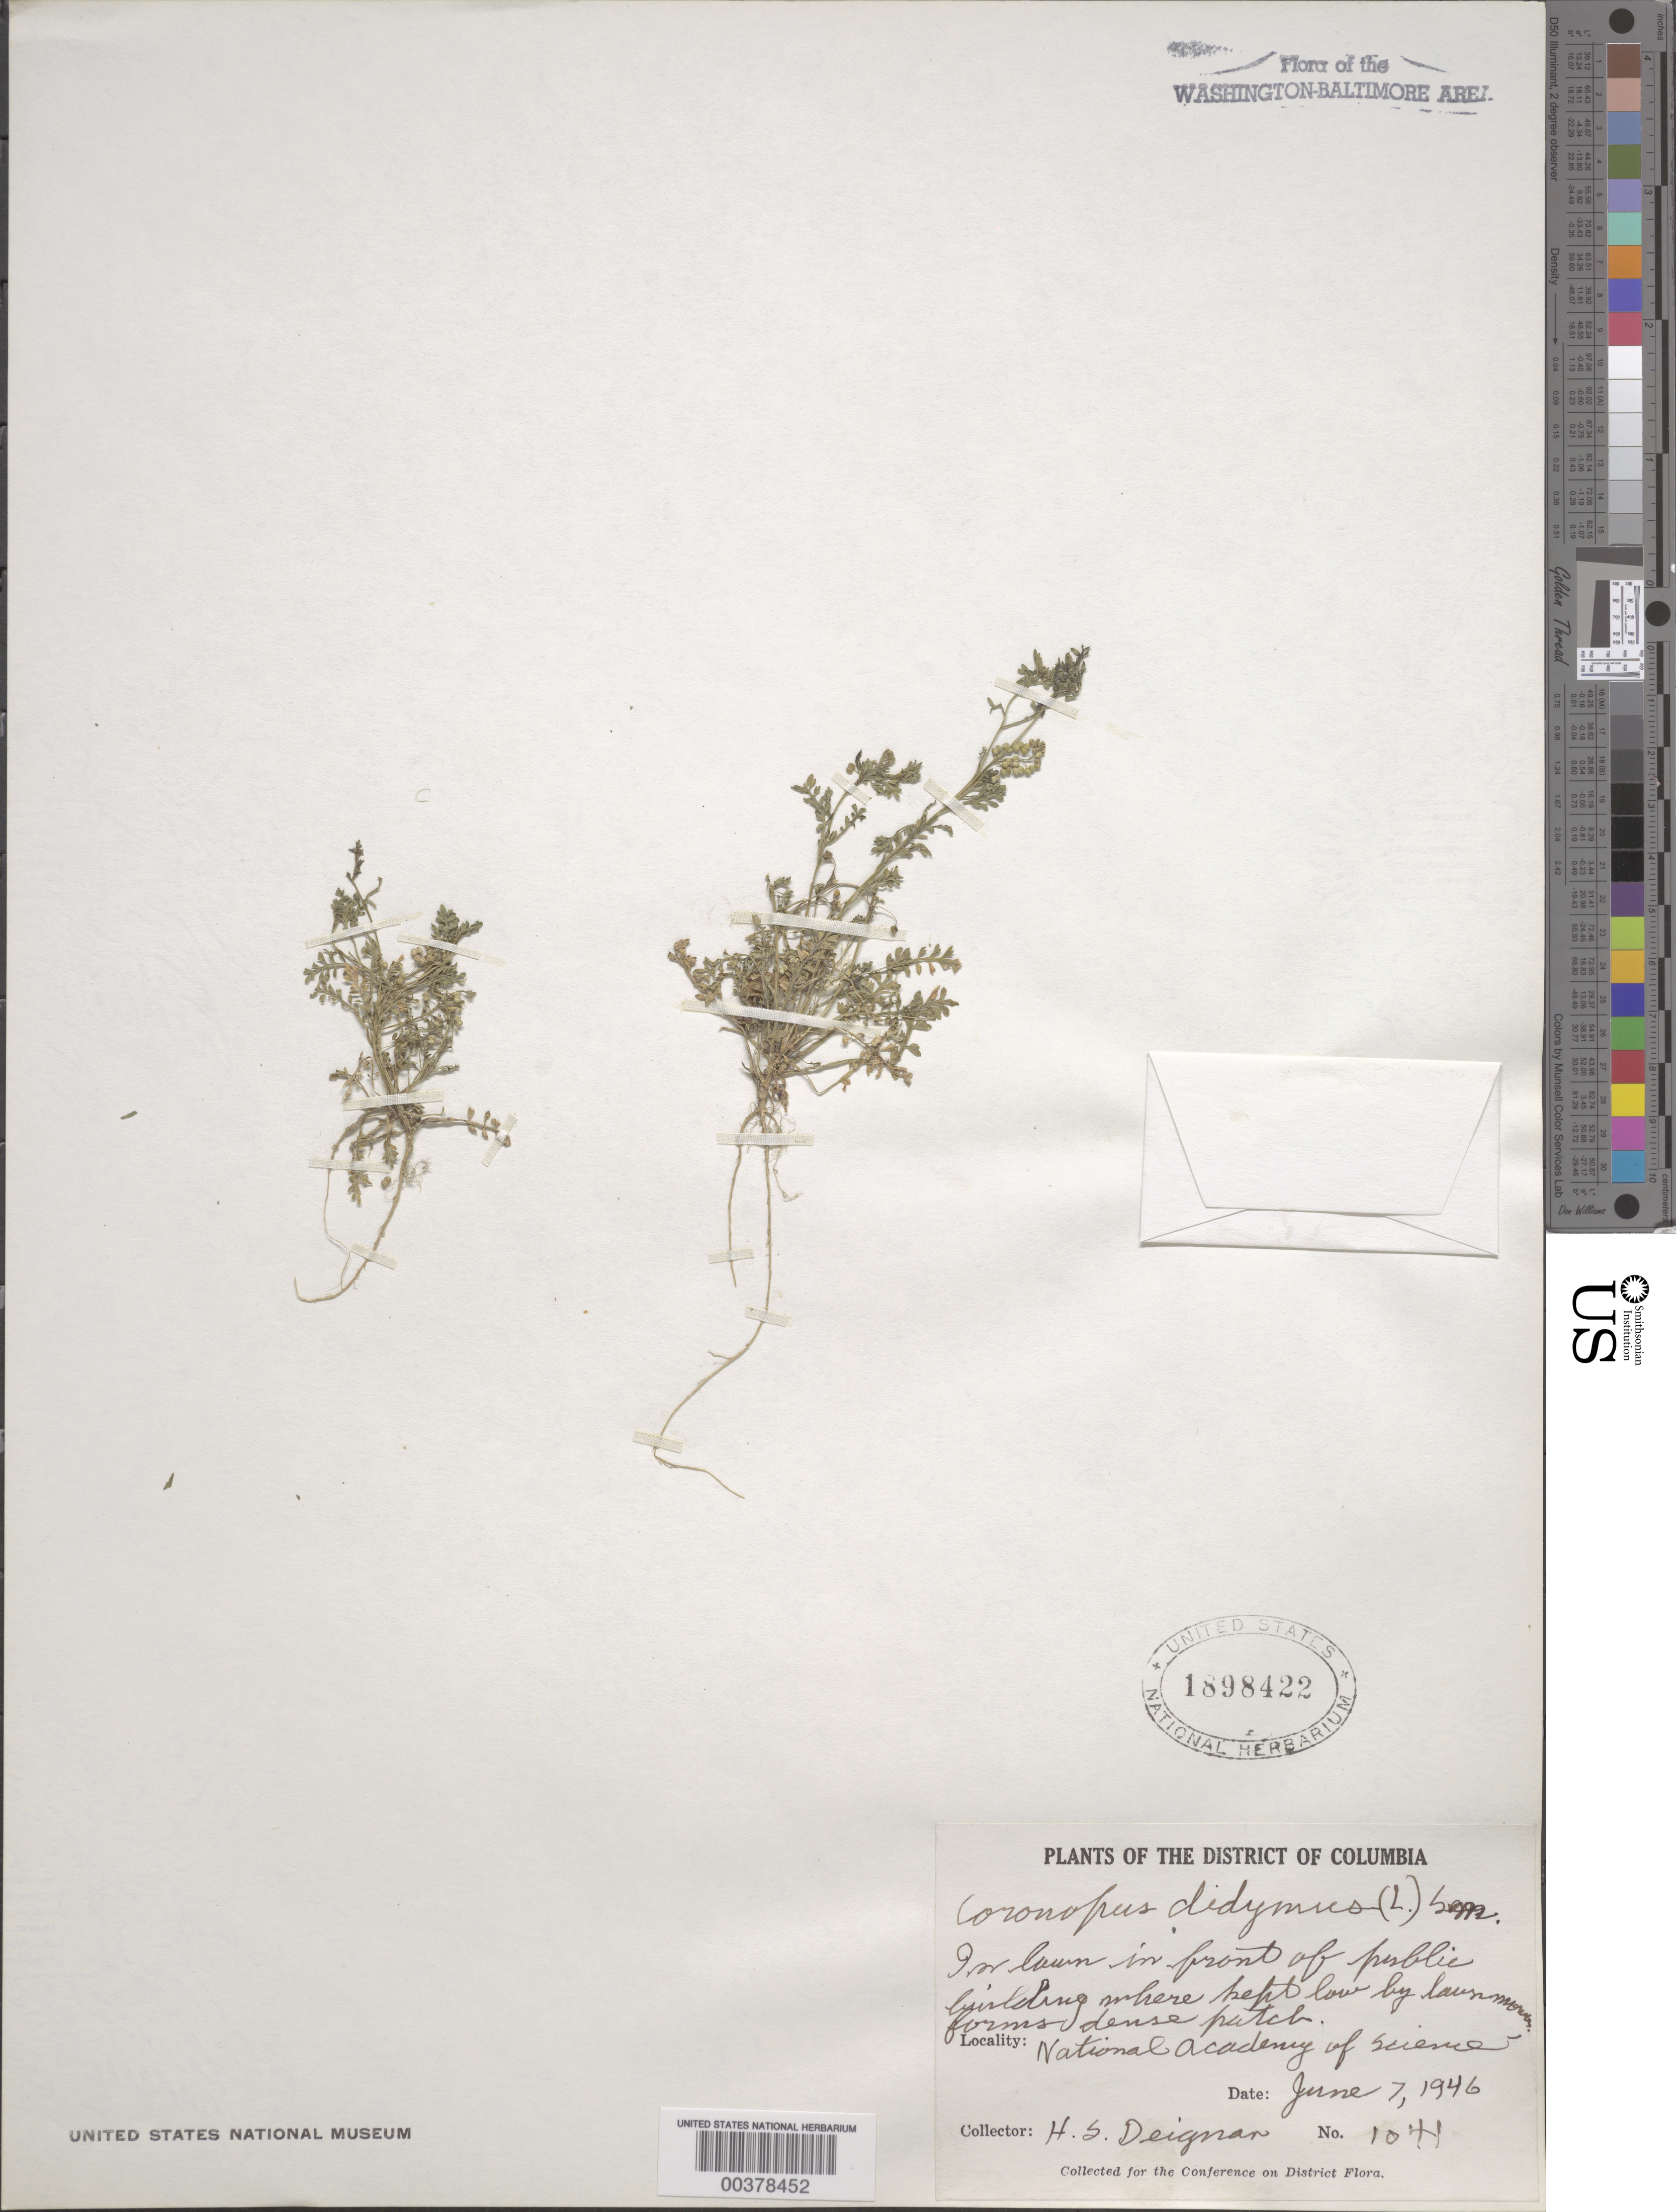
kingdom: Plantae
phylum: Tracheophyta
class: Magnoliopsida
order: Brassicales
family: Brassicaceae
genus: Lepidium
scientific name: Lepidium didymum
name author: L.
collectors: H. Deignan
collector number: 1041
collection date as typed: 07 Jun 1946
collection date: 1946-06-07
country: United States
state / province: District of Columbia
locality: National Academy of Science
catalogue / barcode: US 1898422